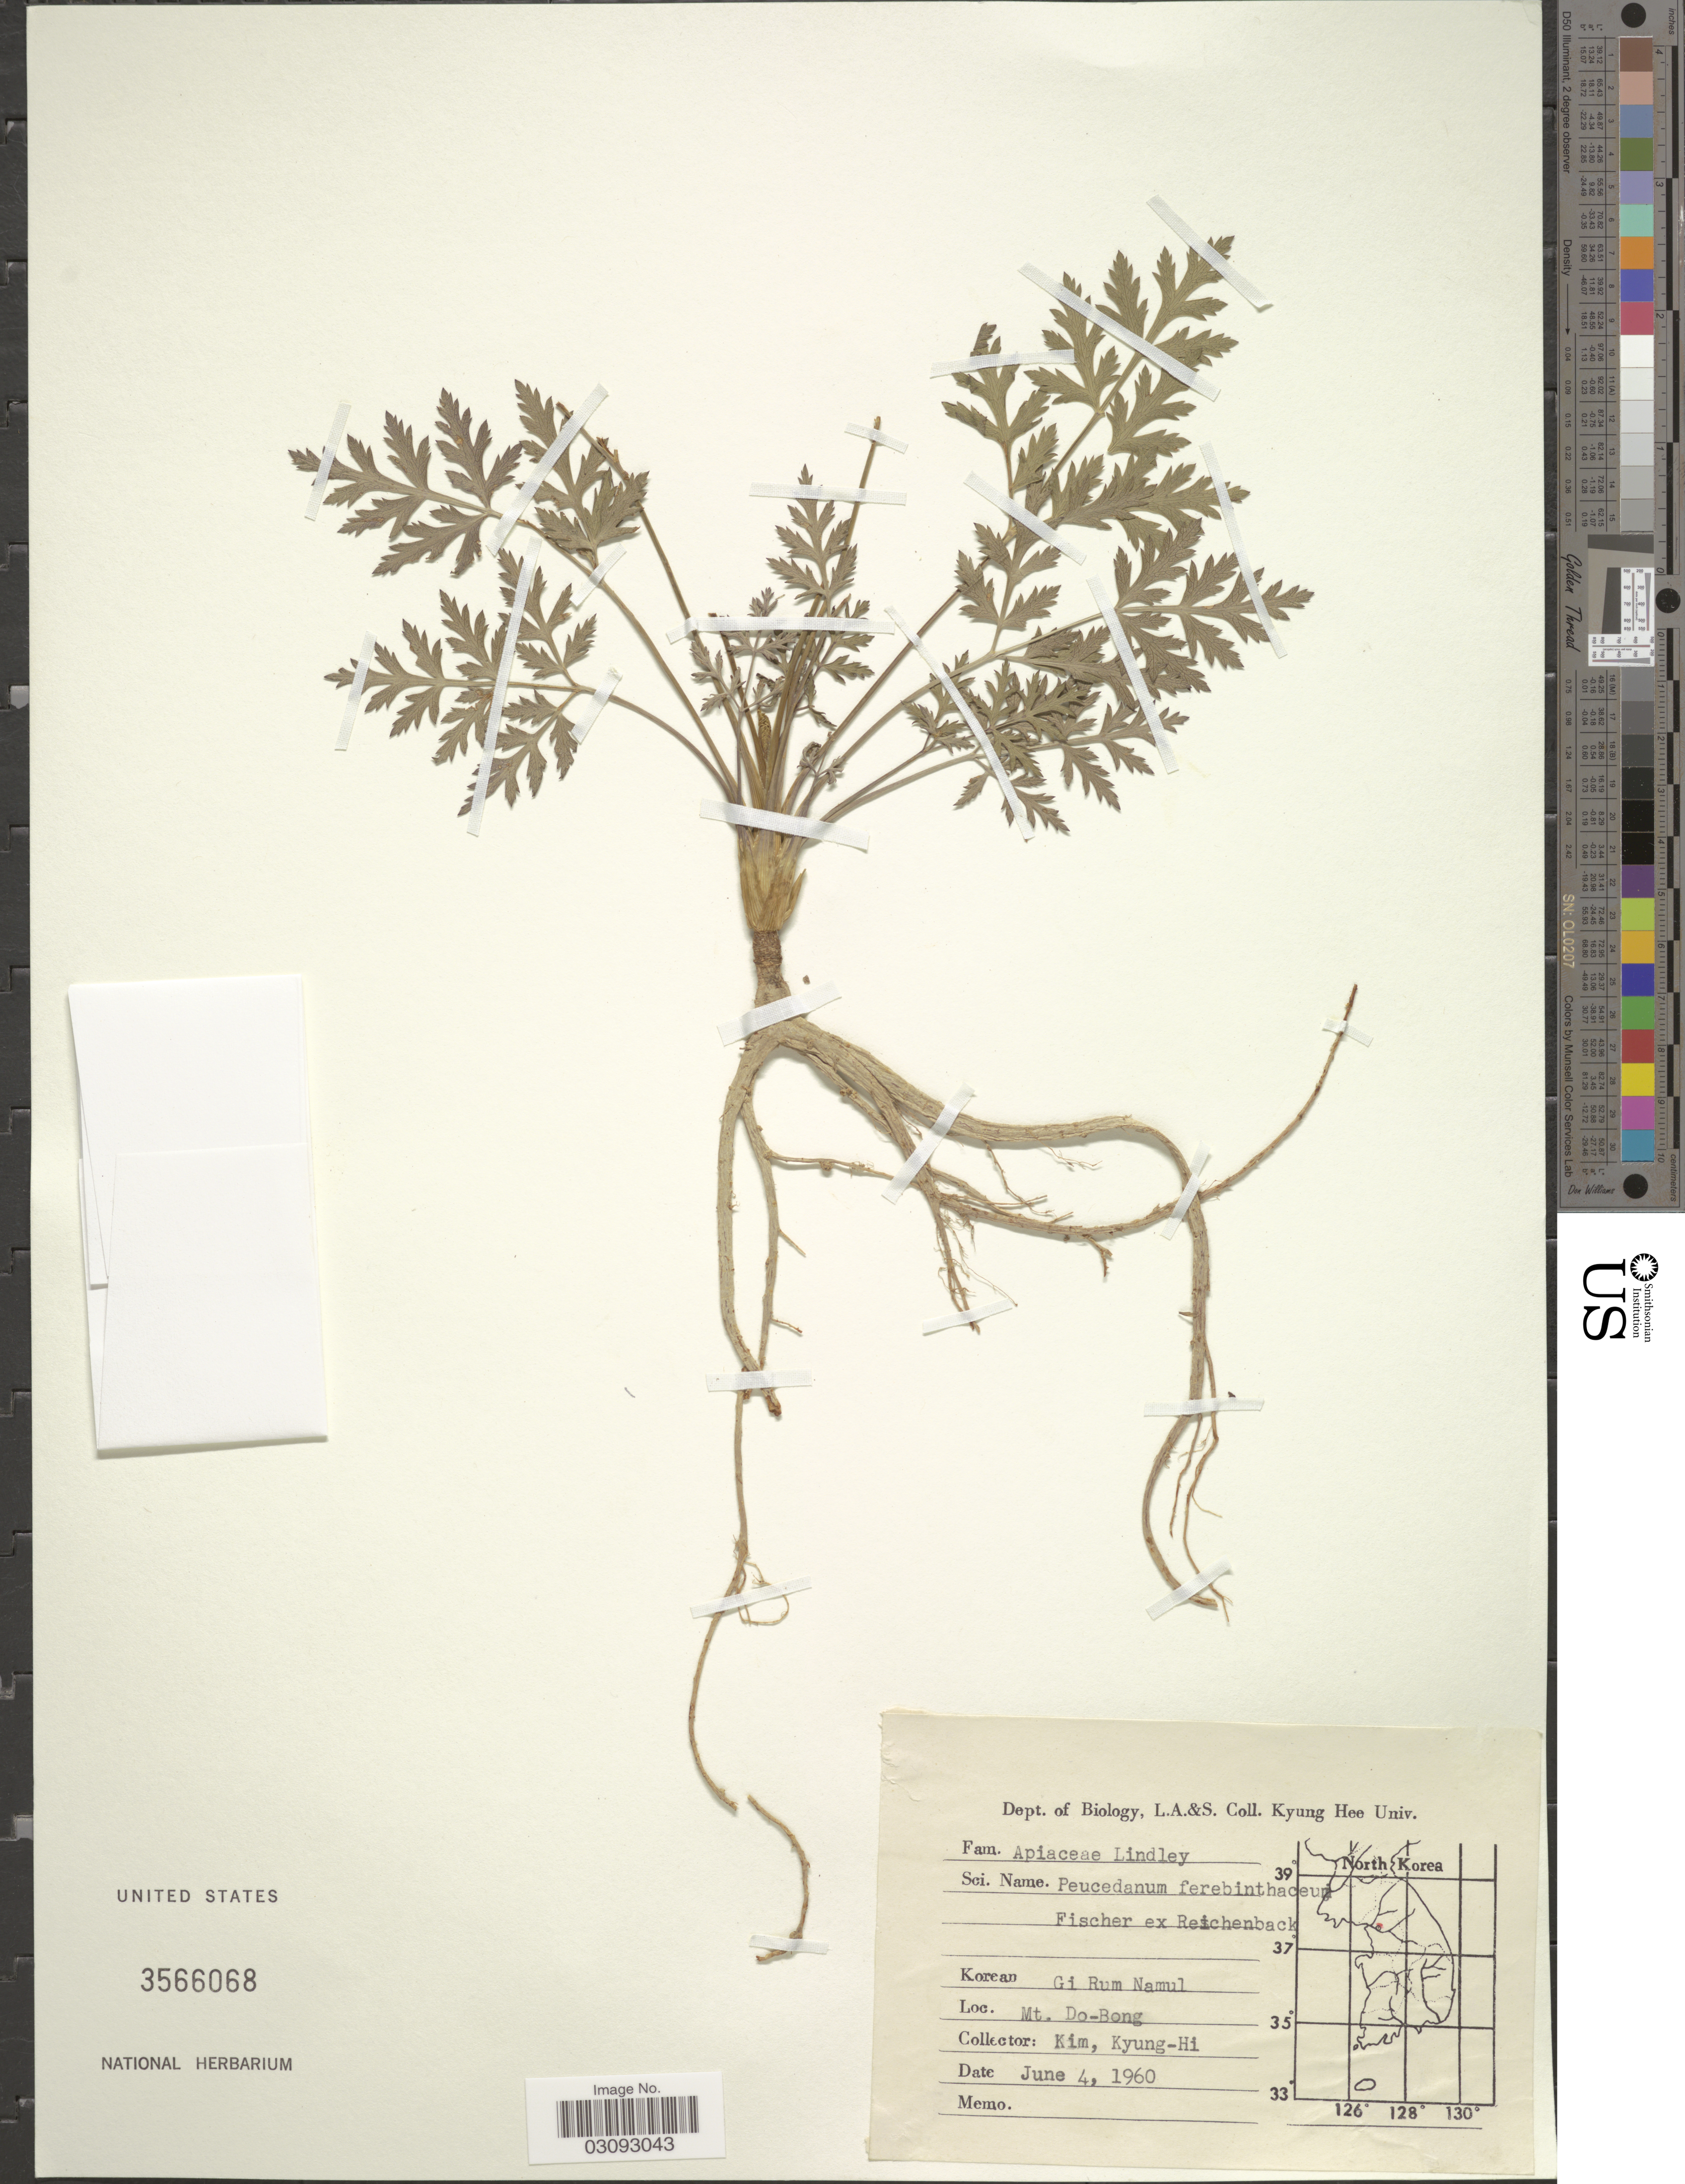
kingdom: Plantae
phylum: Tracheophyta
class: Magnoliopsida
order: Apiales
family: Apiaceae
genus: Peucedanum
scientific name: Peucedanum terebinthaceum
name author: (Fisch. ex Trevir.) Ledeb.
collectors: Kim kyung Hi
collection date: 1960-06-04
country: South Korea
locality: Mt. Do-Bong.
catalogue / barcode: US 3566068